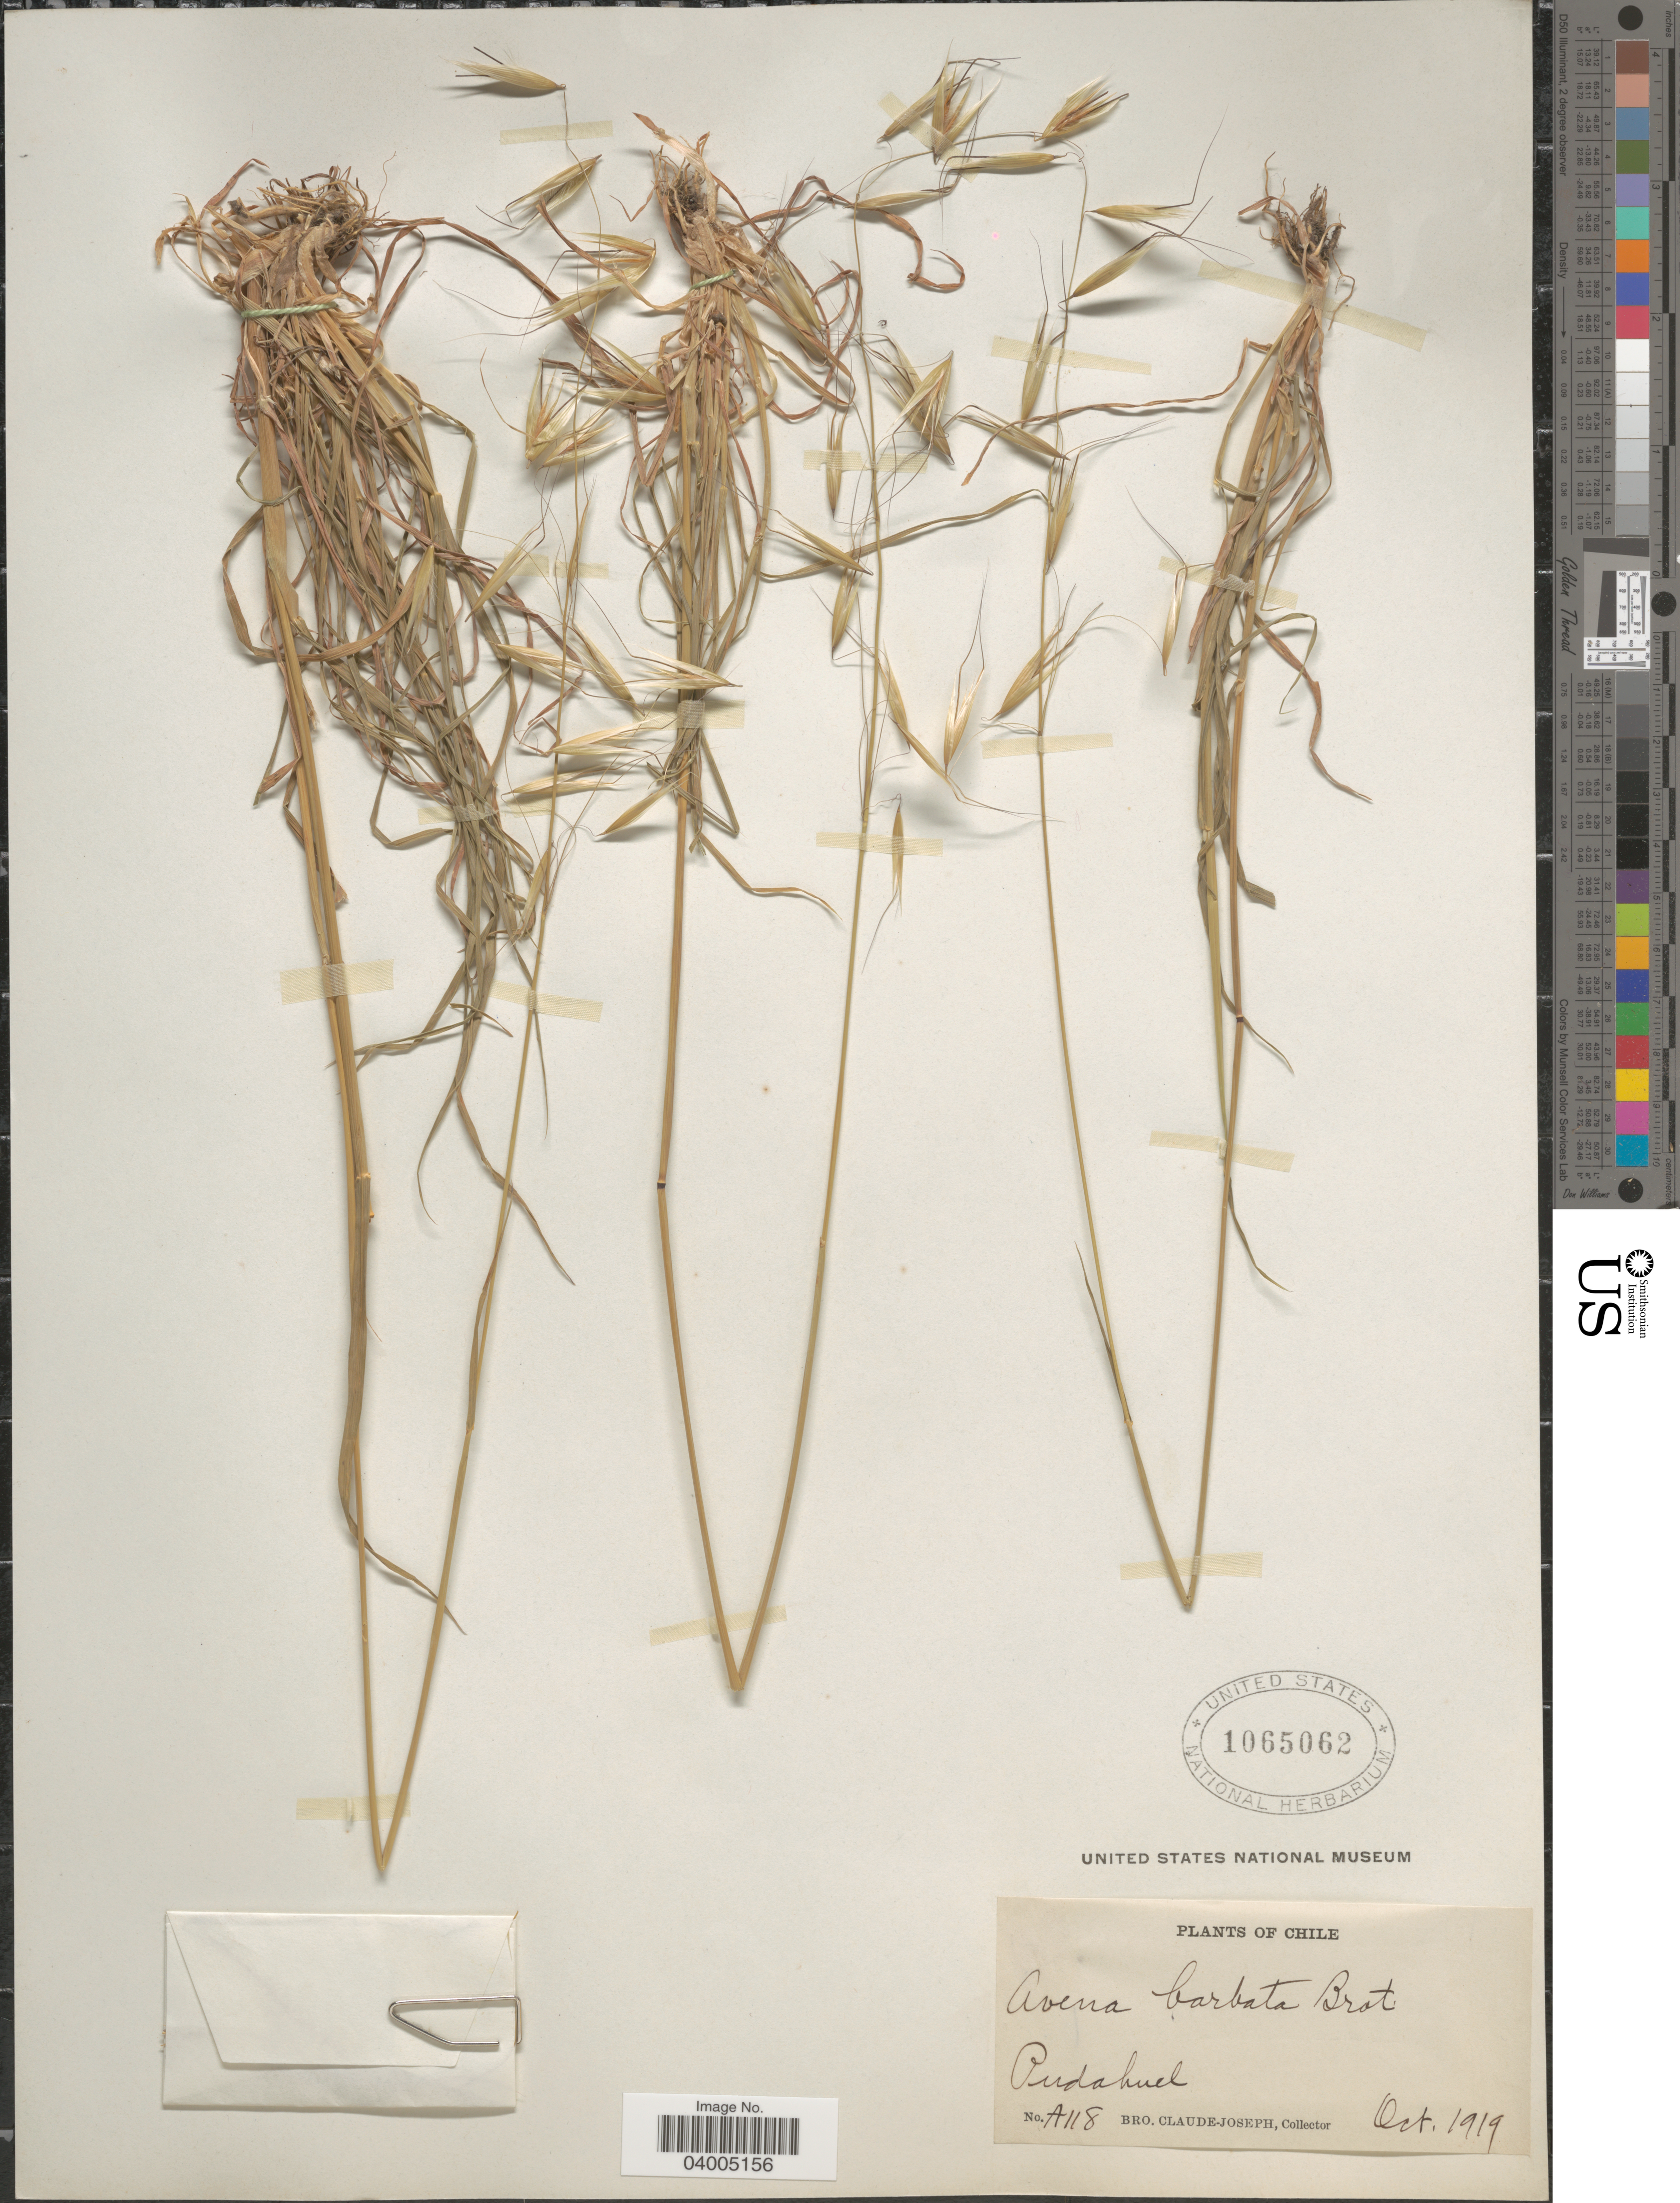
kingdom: Plantae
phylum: Tracheophyta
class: Liliopsida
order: Poales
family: Poaceae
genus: Avena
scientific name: Avena barbata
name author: Pott ex Link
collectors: Bro. Claude-Joseph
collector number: A118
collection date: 1919-10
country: Chile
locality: Pudahuel.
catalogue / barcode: US 1065062